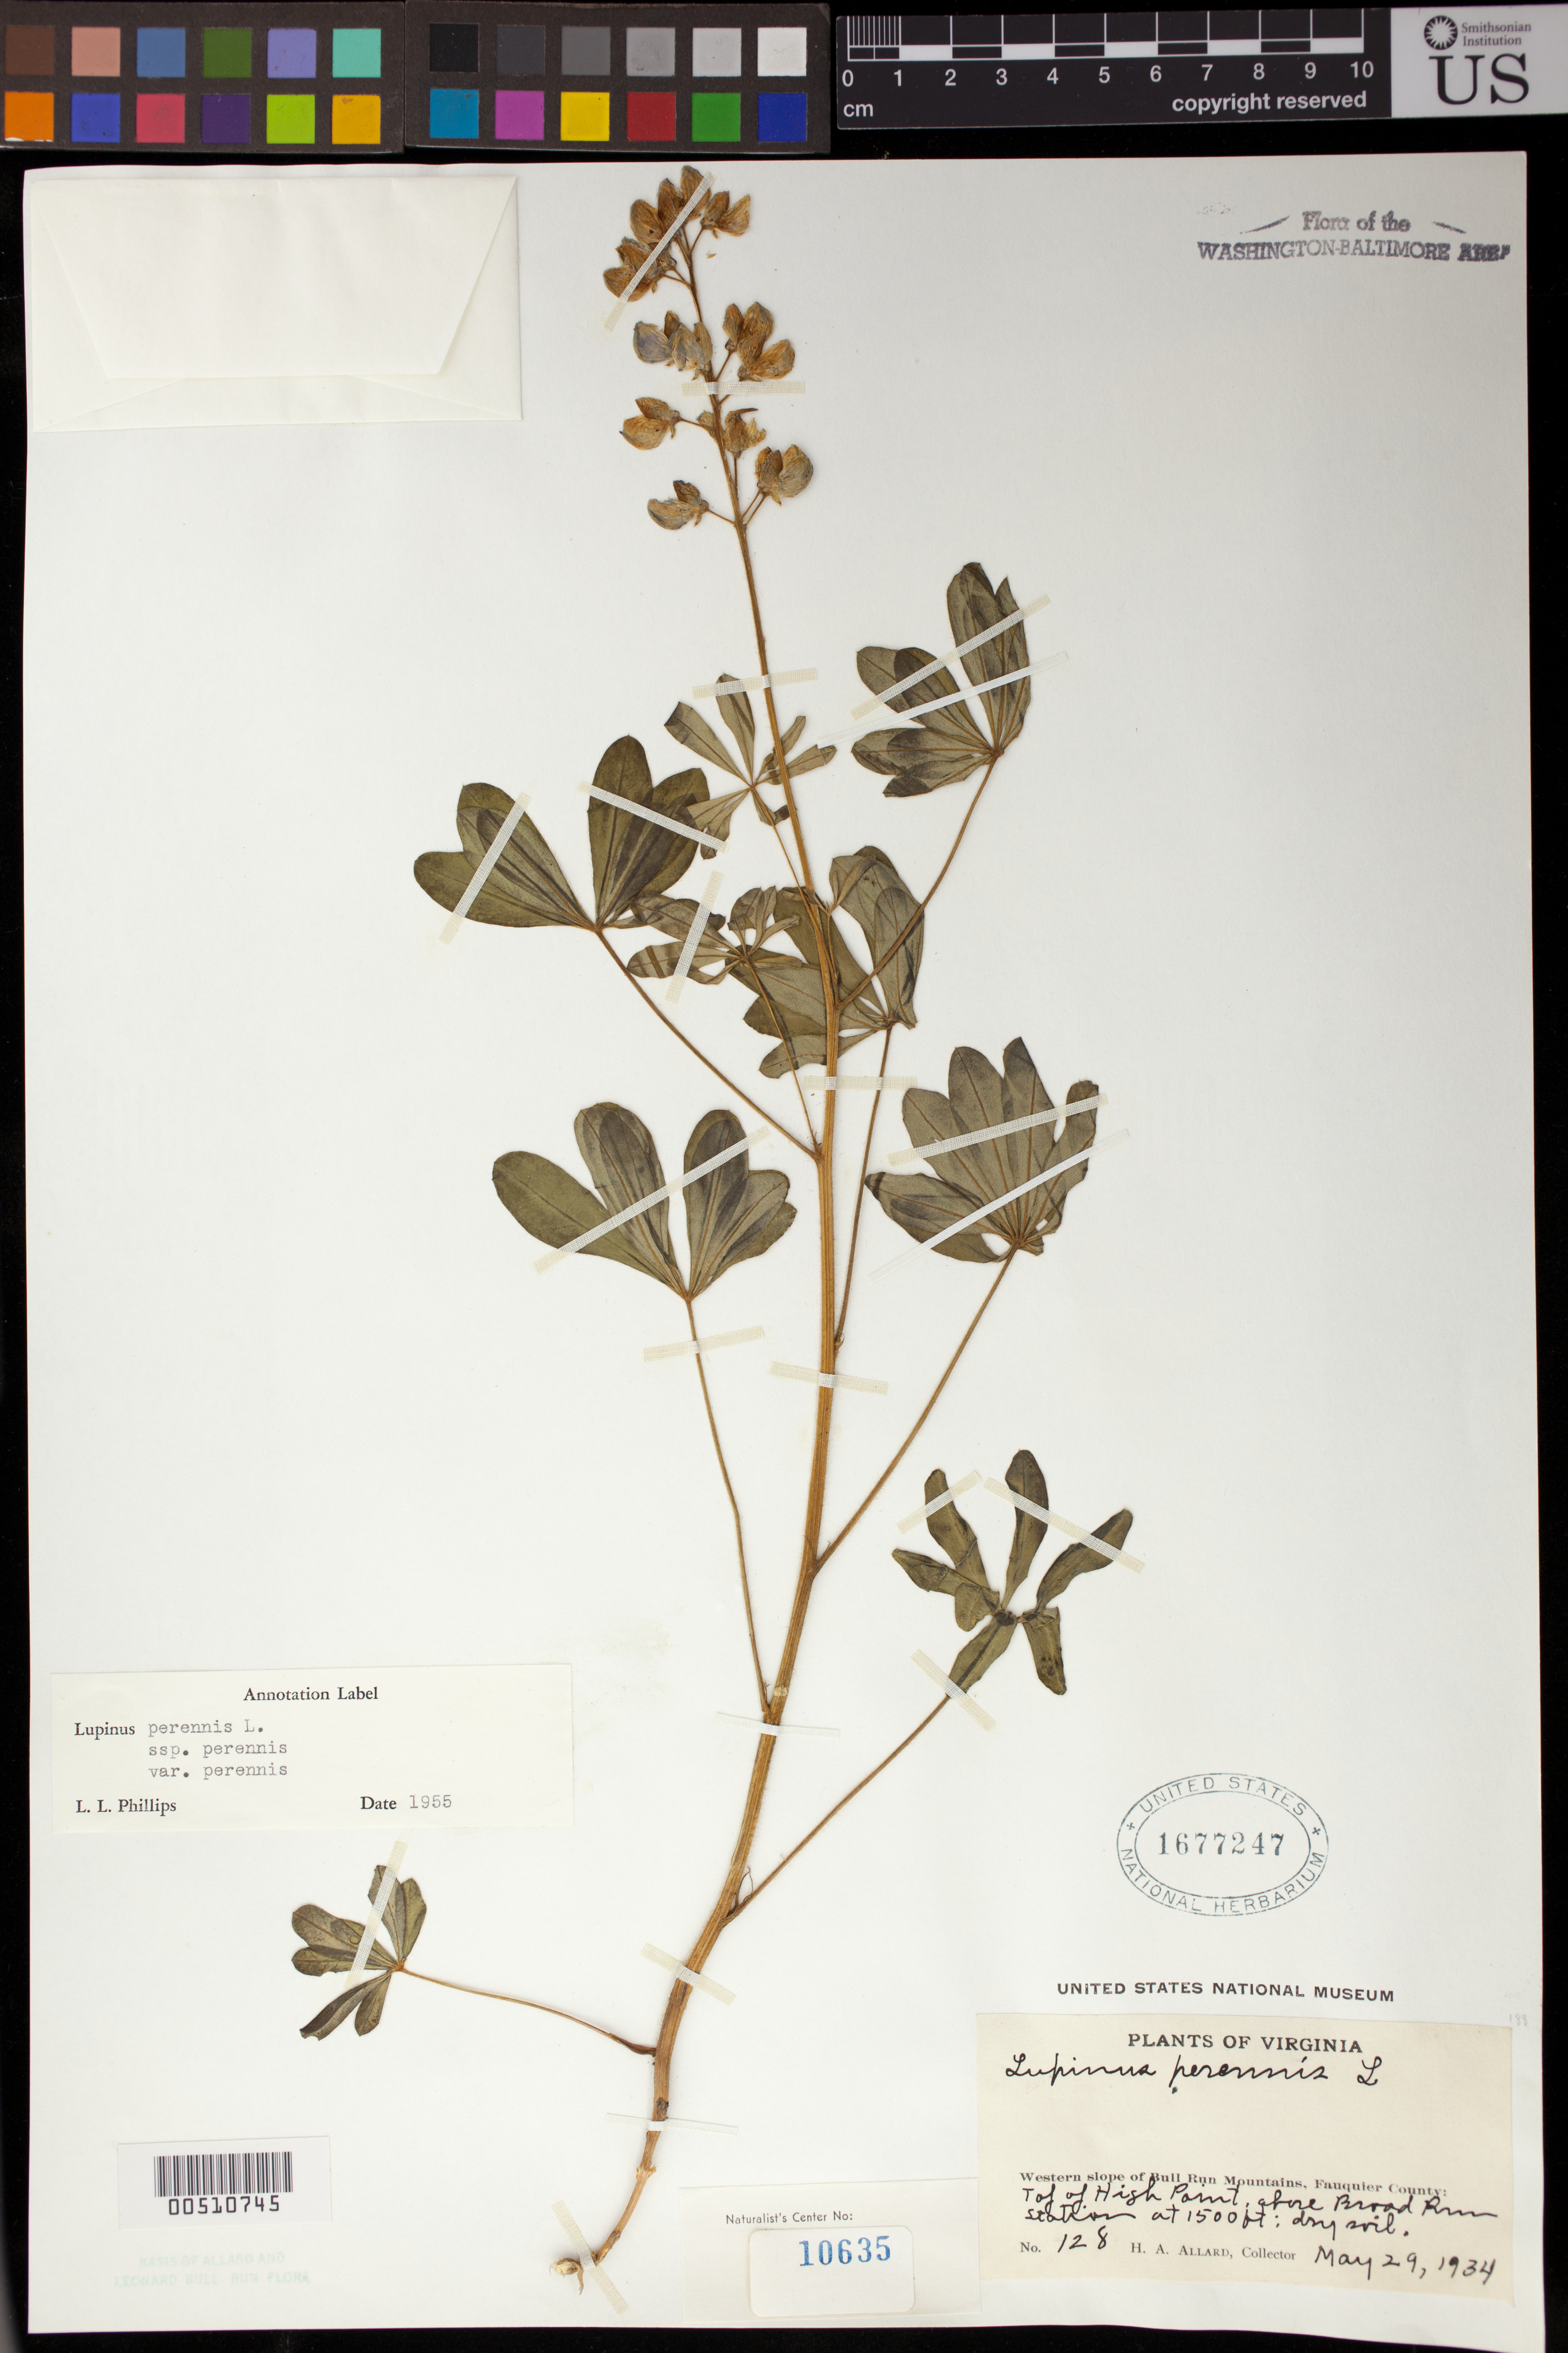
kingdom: Plantae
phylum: Tracheophyta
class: Magnoliopsida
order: Fabales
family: Fabaceae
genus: Lupinus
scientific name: Lupinus perennis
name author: L.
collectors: H. A. Allard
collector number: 128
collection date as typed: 29 May 1934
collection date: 1934-05-29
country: United States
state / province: Virginia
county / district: Fauquier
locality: Top of High Point, above Broad Run Station Bull Run Mts.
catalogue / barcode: US 1677247